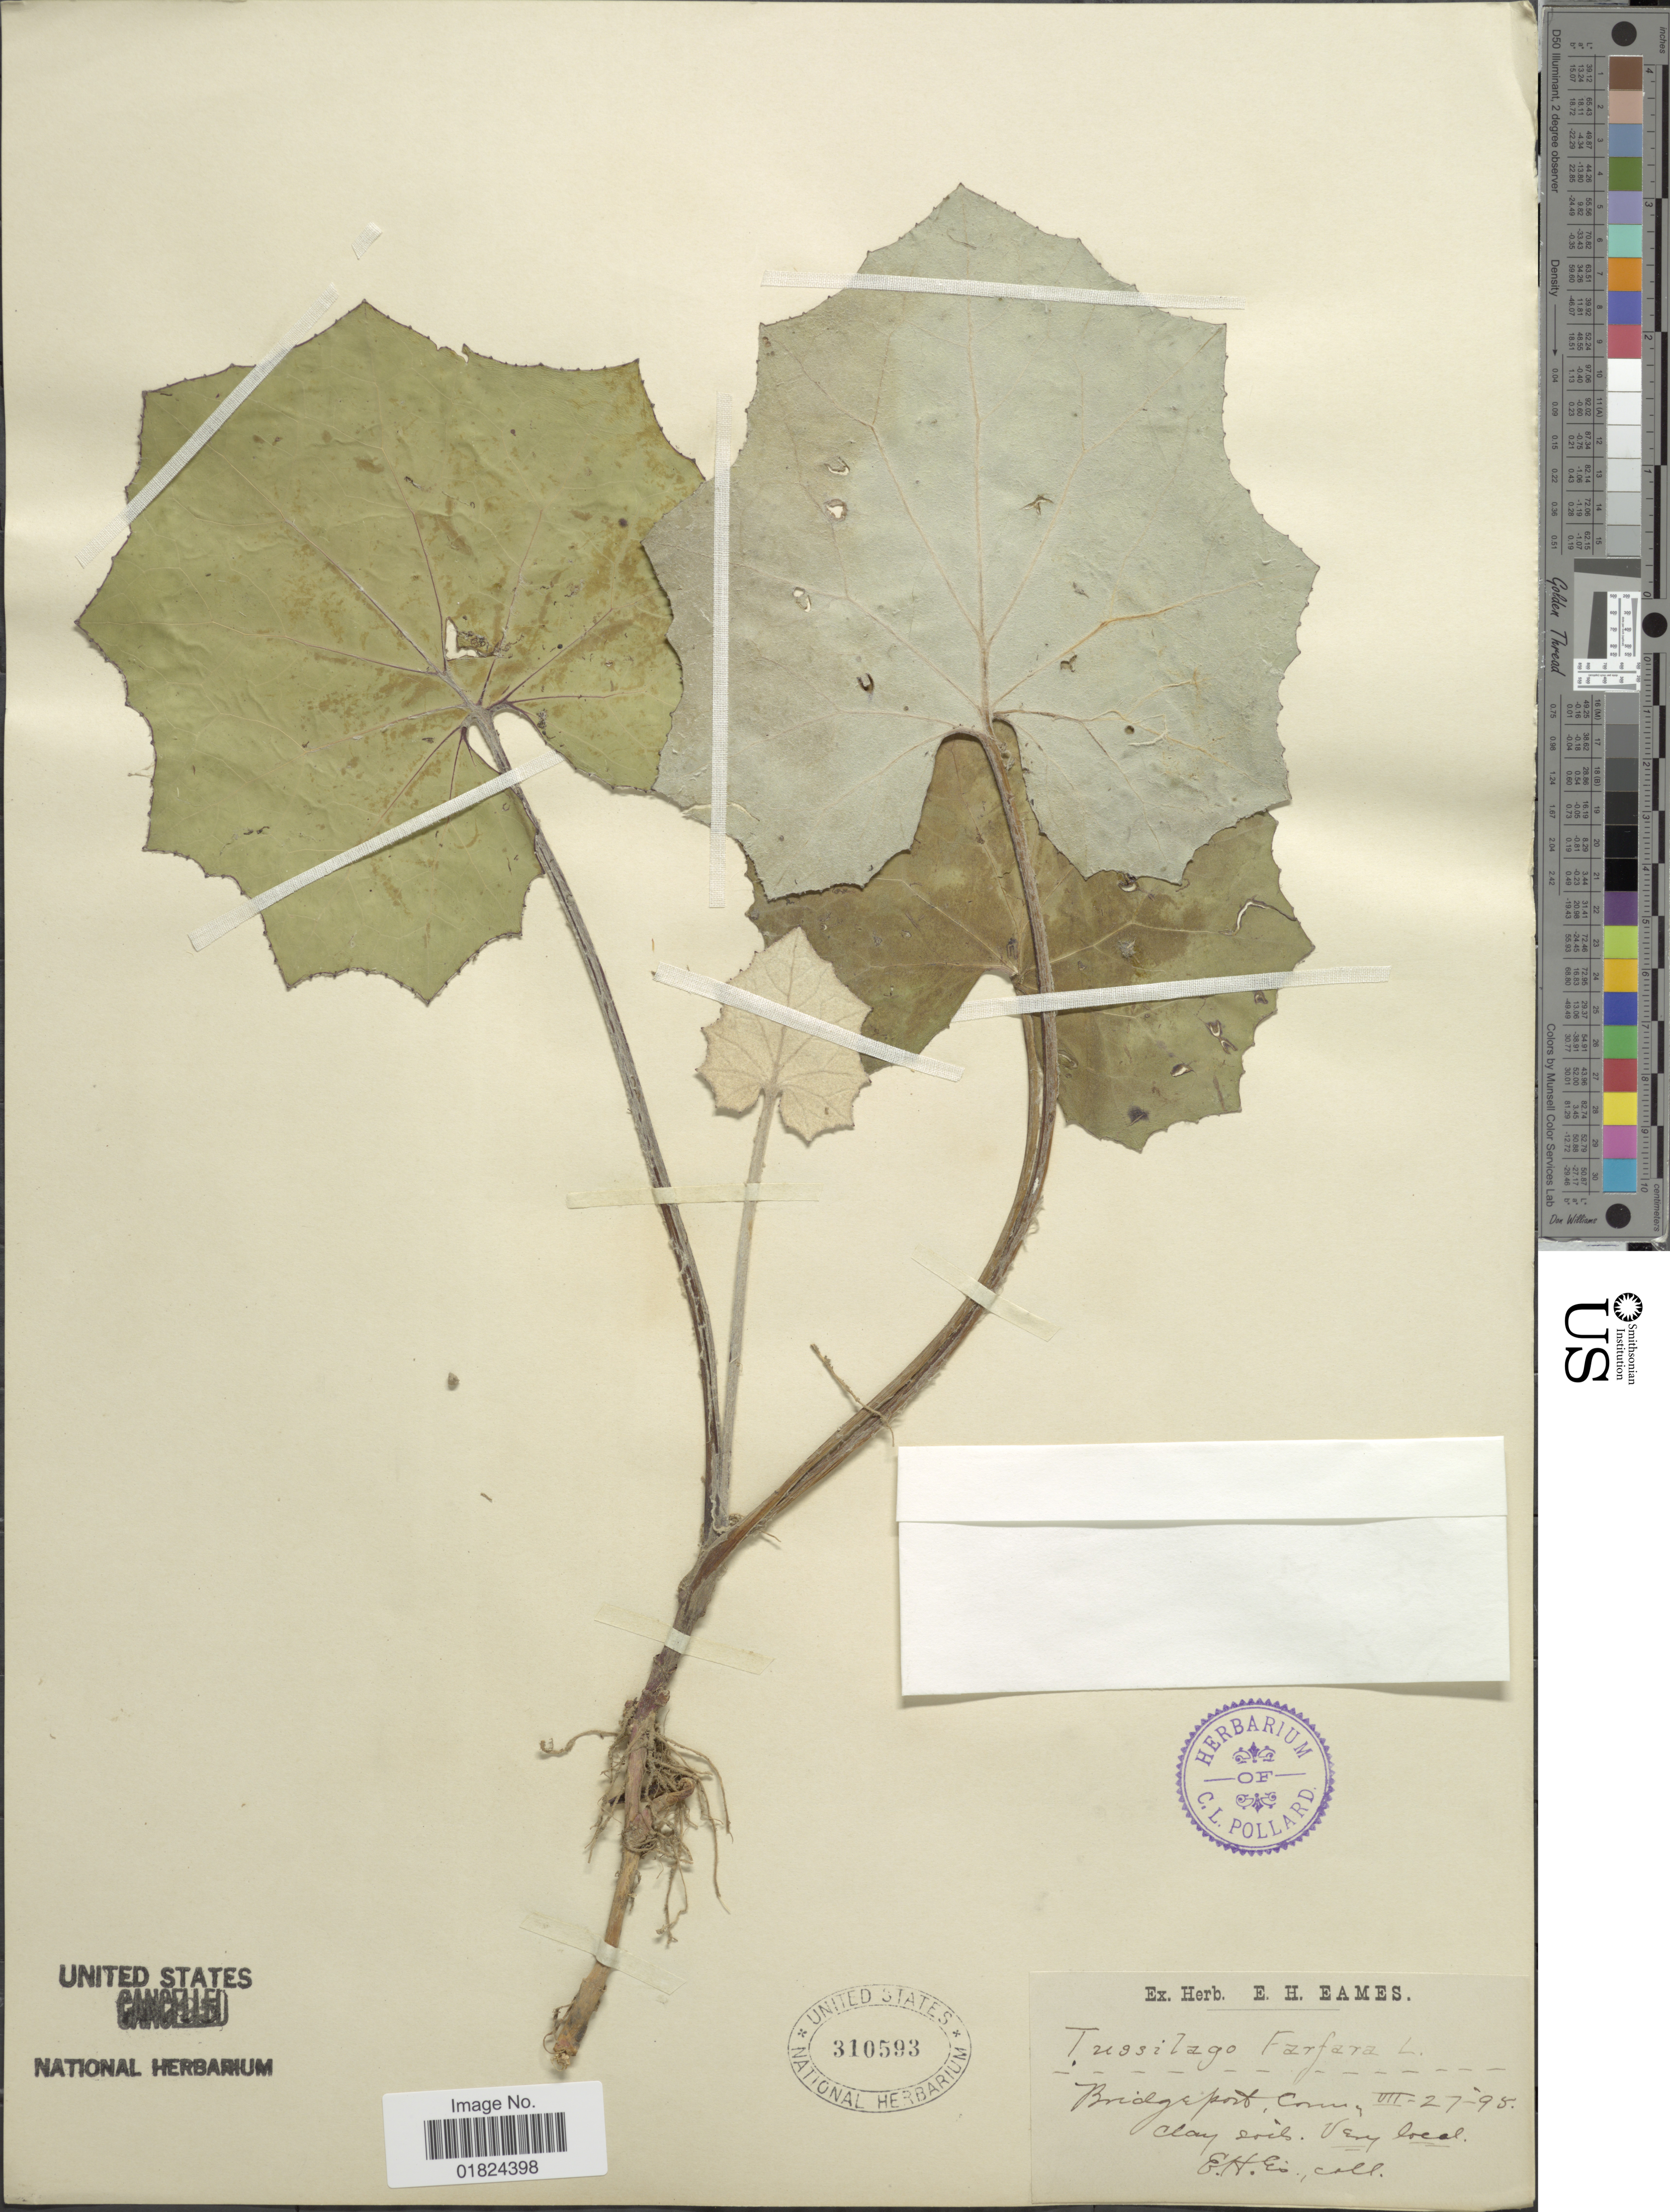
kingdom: Plantae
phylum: Tracheophyta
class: Magnoliopsida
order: Asterales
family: Asteraceae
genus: Tussilago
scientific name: Tussilago farfara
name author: L.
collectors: E. H. Eames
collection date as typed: Transcribed d/m/y: 27/7/95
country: United States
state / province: Connecticut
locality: Bridgeport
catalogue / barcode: US 310593